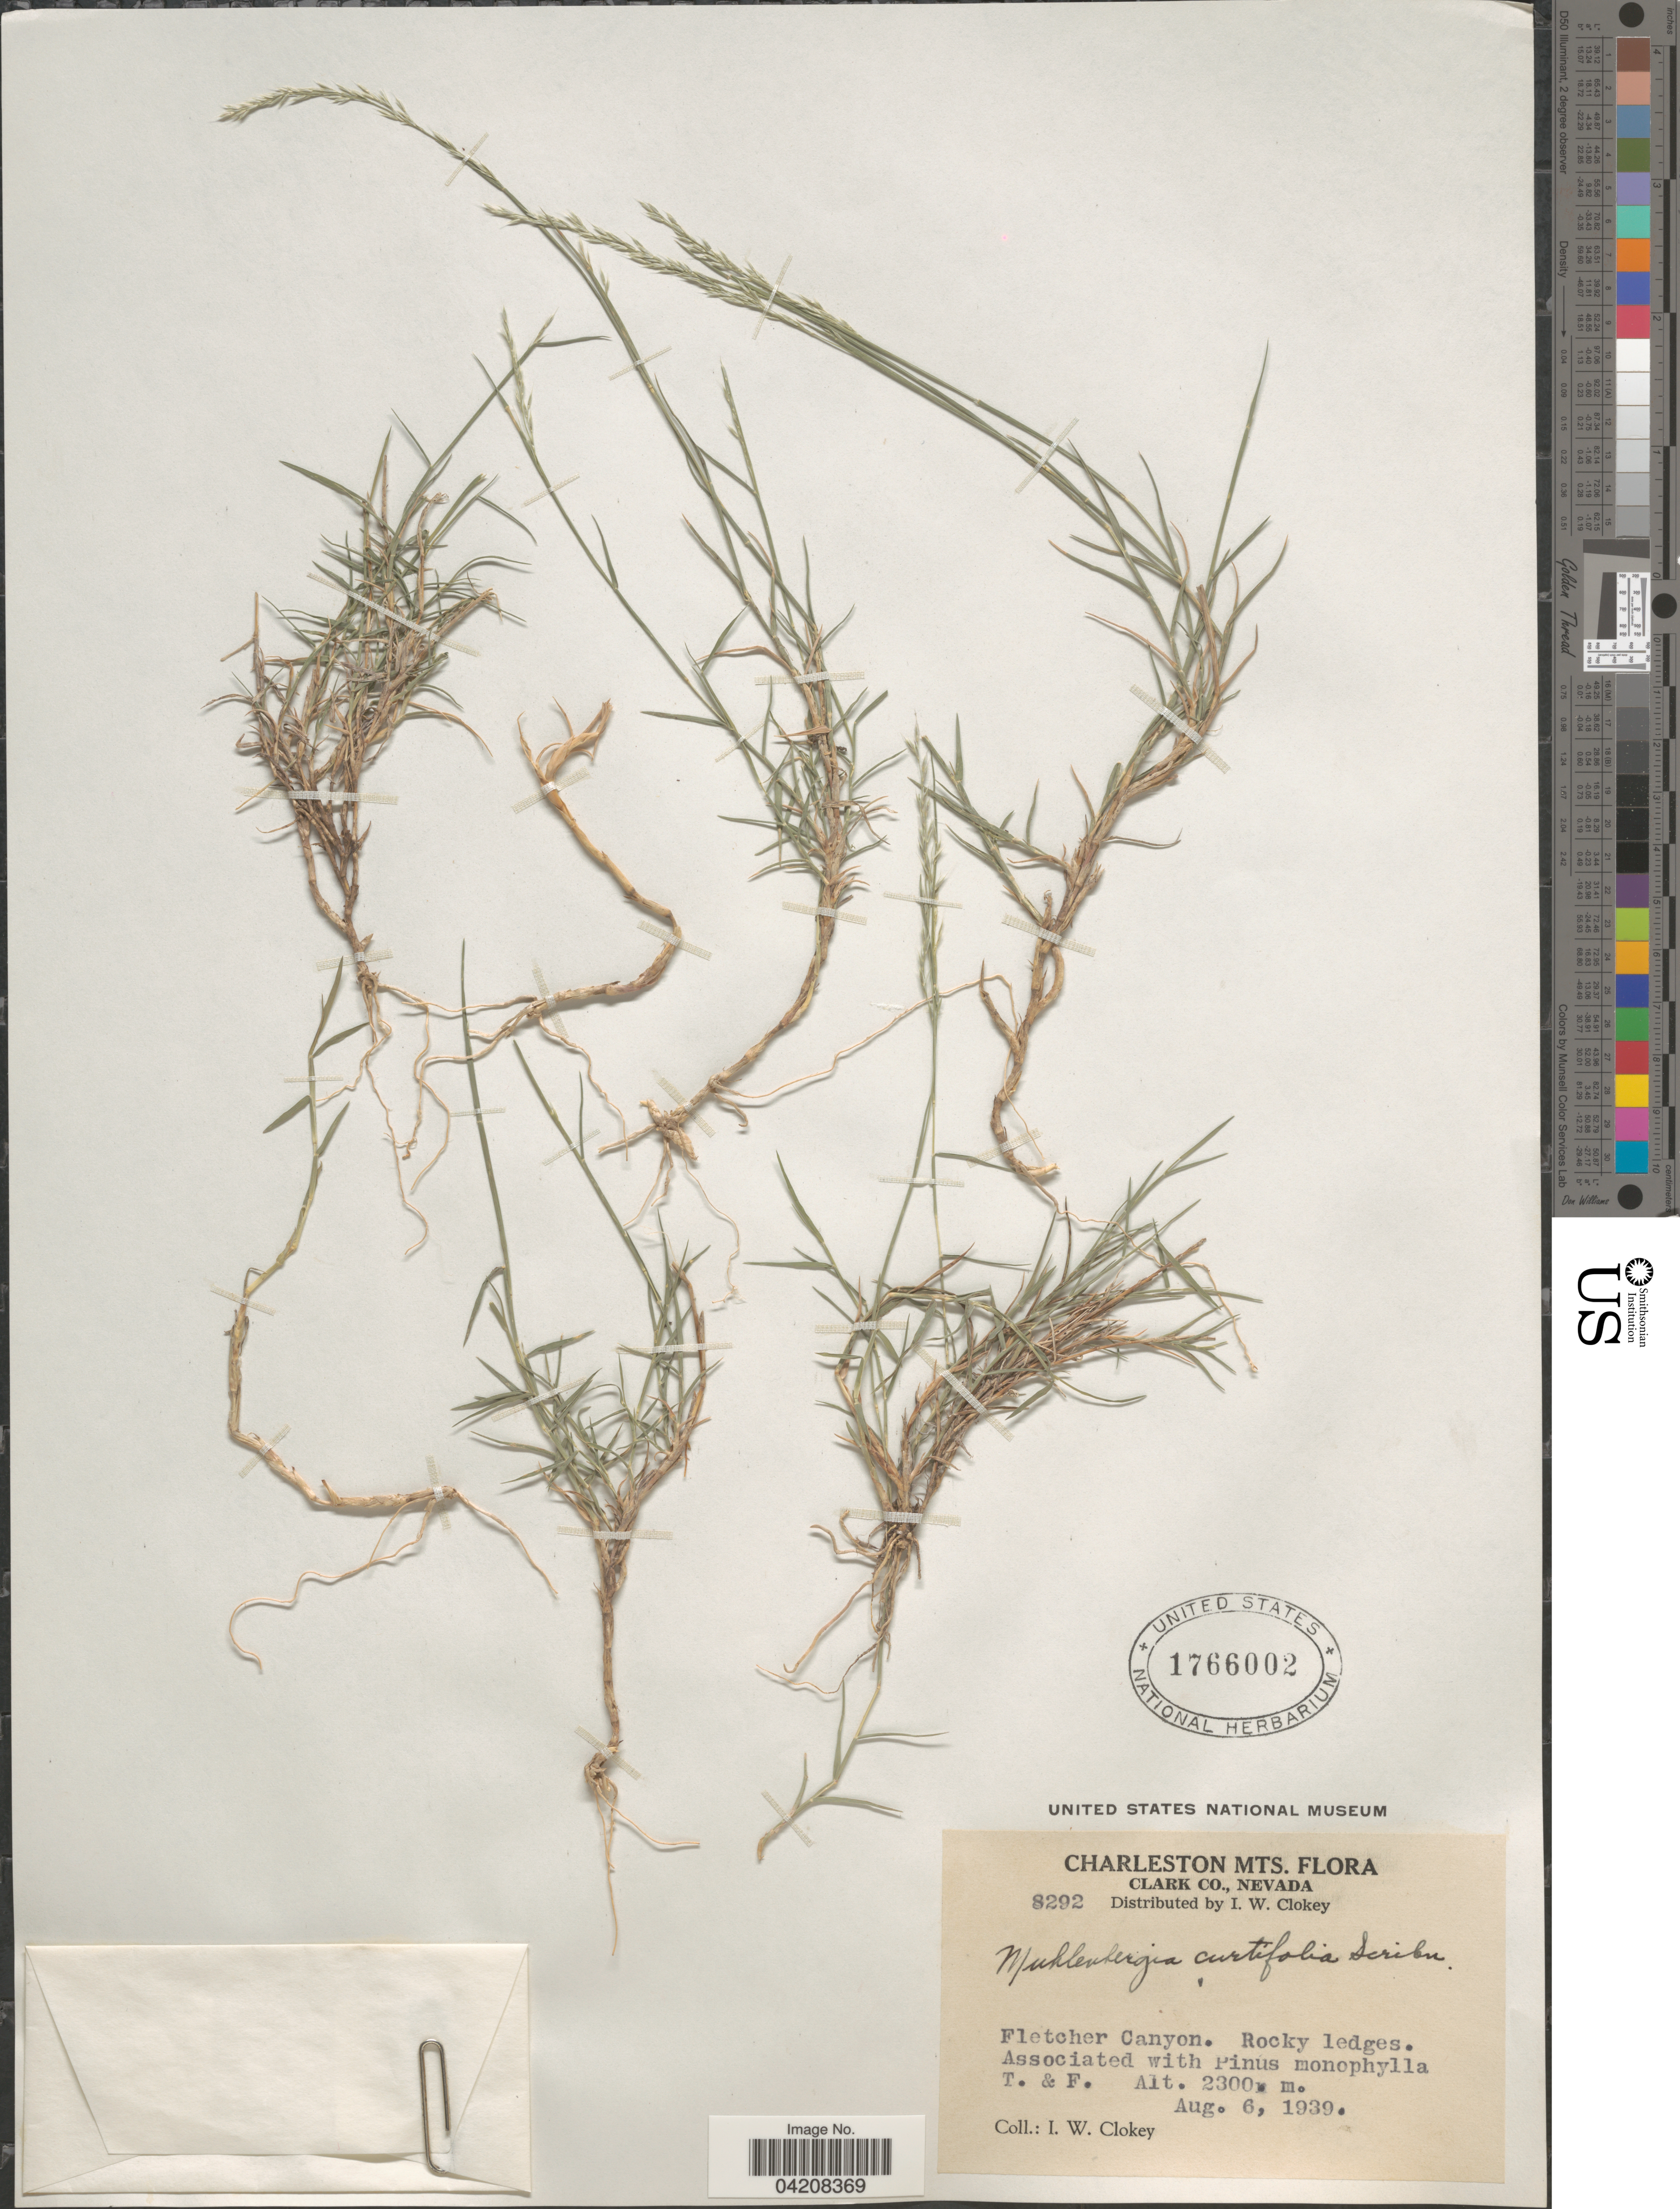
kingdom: Plantae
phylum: Tracheophyta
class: Liliopsida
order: Poales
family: Poaceae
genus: Muhlenbergia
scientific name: Muhlenbergia curtifolia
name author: Scribn.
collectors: I. W. Clokey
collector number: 8292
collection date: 1939-08-06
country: United States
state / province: Nevada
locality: Charleston Mts. Clark Co. Fletcher Canyon.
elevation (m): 2300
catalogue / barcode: US 1766002